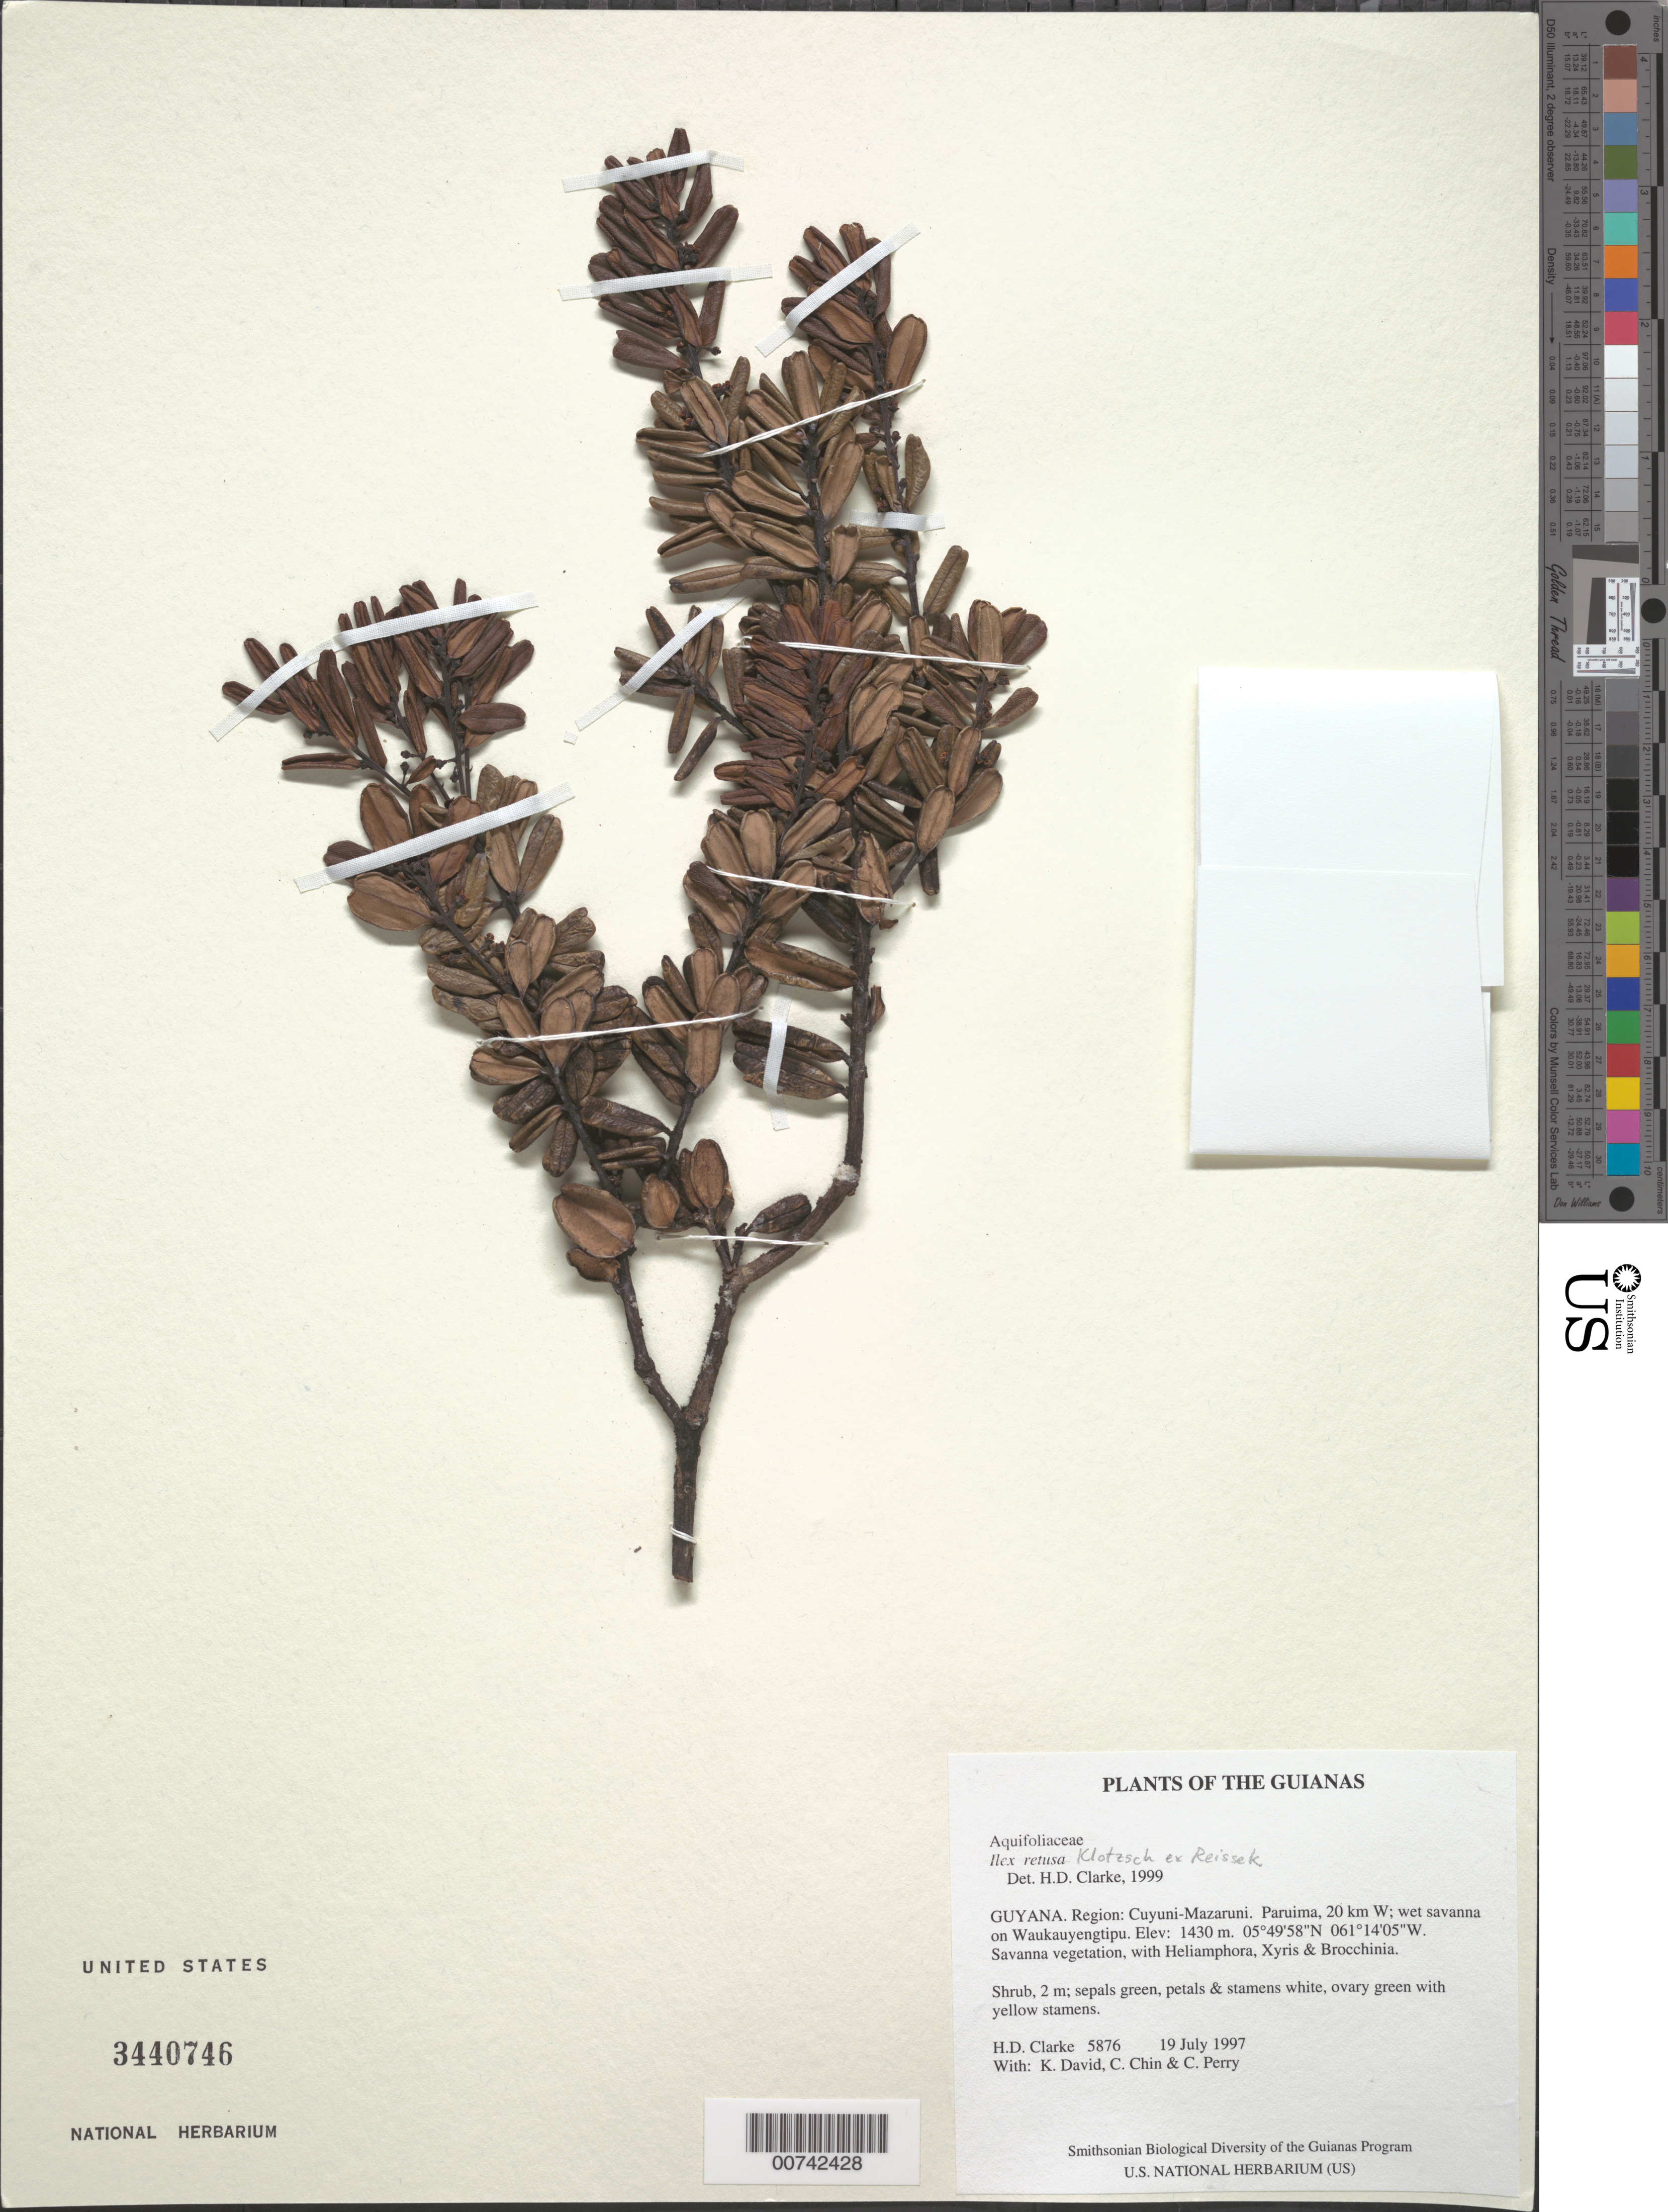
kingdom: Plantae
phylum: Tracheophyta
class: Magnoliopsida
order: Aquifoliales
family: Aquifoliaceae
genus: Ilex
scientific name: Ilex retusa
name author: Klotzsch ex Reissek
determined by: Clarke, H. D., University of North Carolina (Asheville)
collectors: H. D. Clarke, K. David, C. Chin & C. Perry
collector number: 5876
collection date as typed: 19 July 1997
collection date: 1997-07-19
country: Guyana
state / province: Cuyuni-Mazaruni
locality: Paruima, 20 km W; wet savanna on Waukauyengtipu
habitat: Savanna vegetation, with Heliamphora, Xyris & Brocchinia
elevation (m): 1430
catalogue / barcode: US 3440746